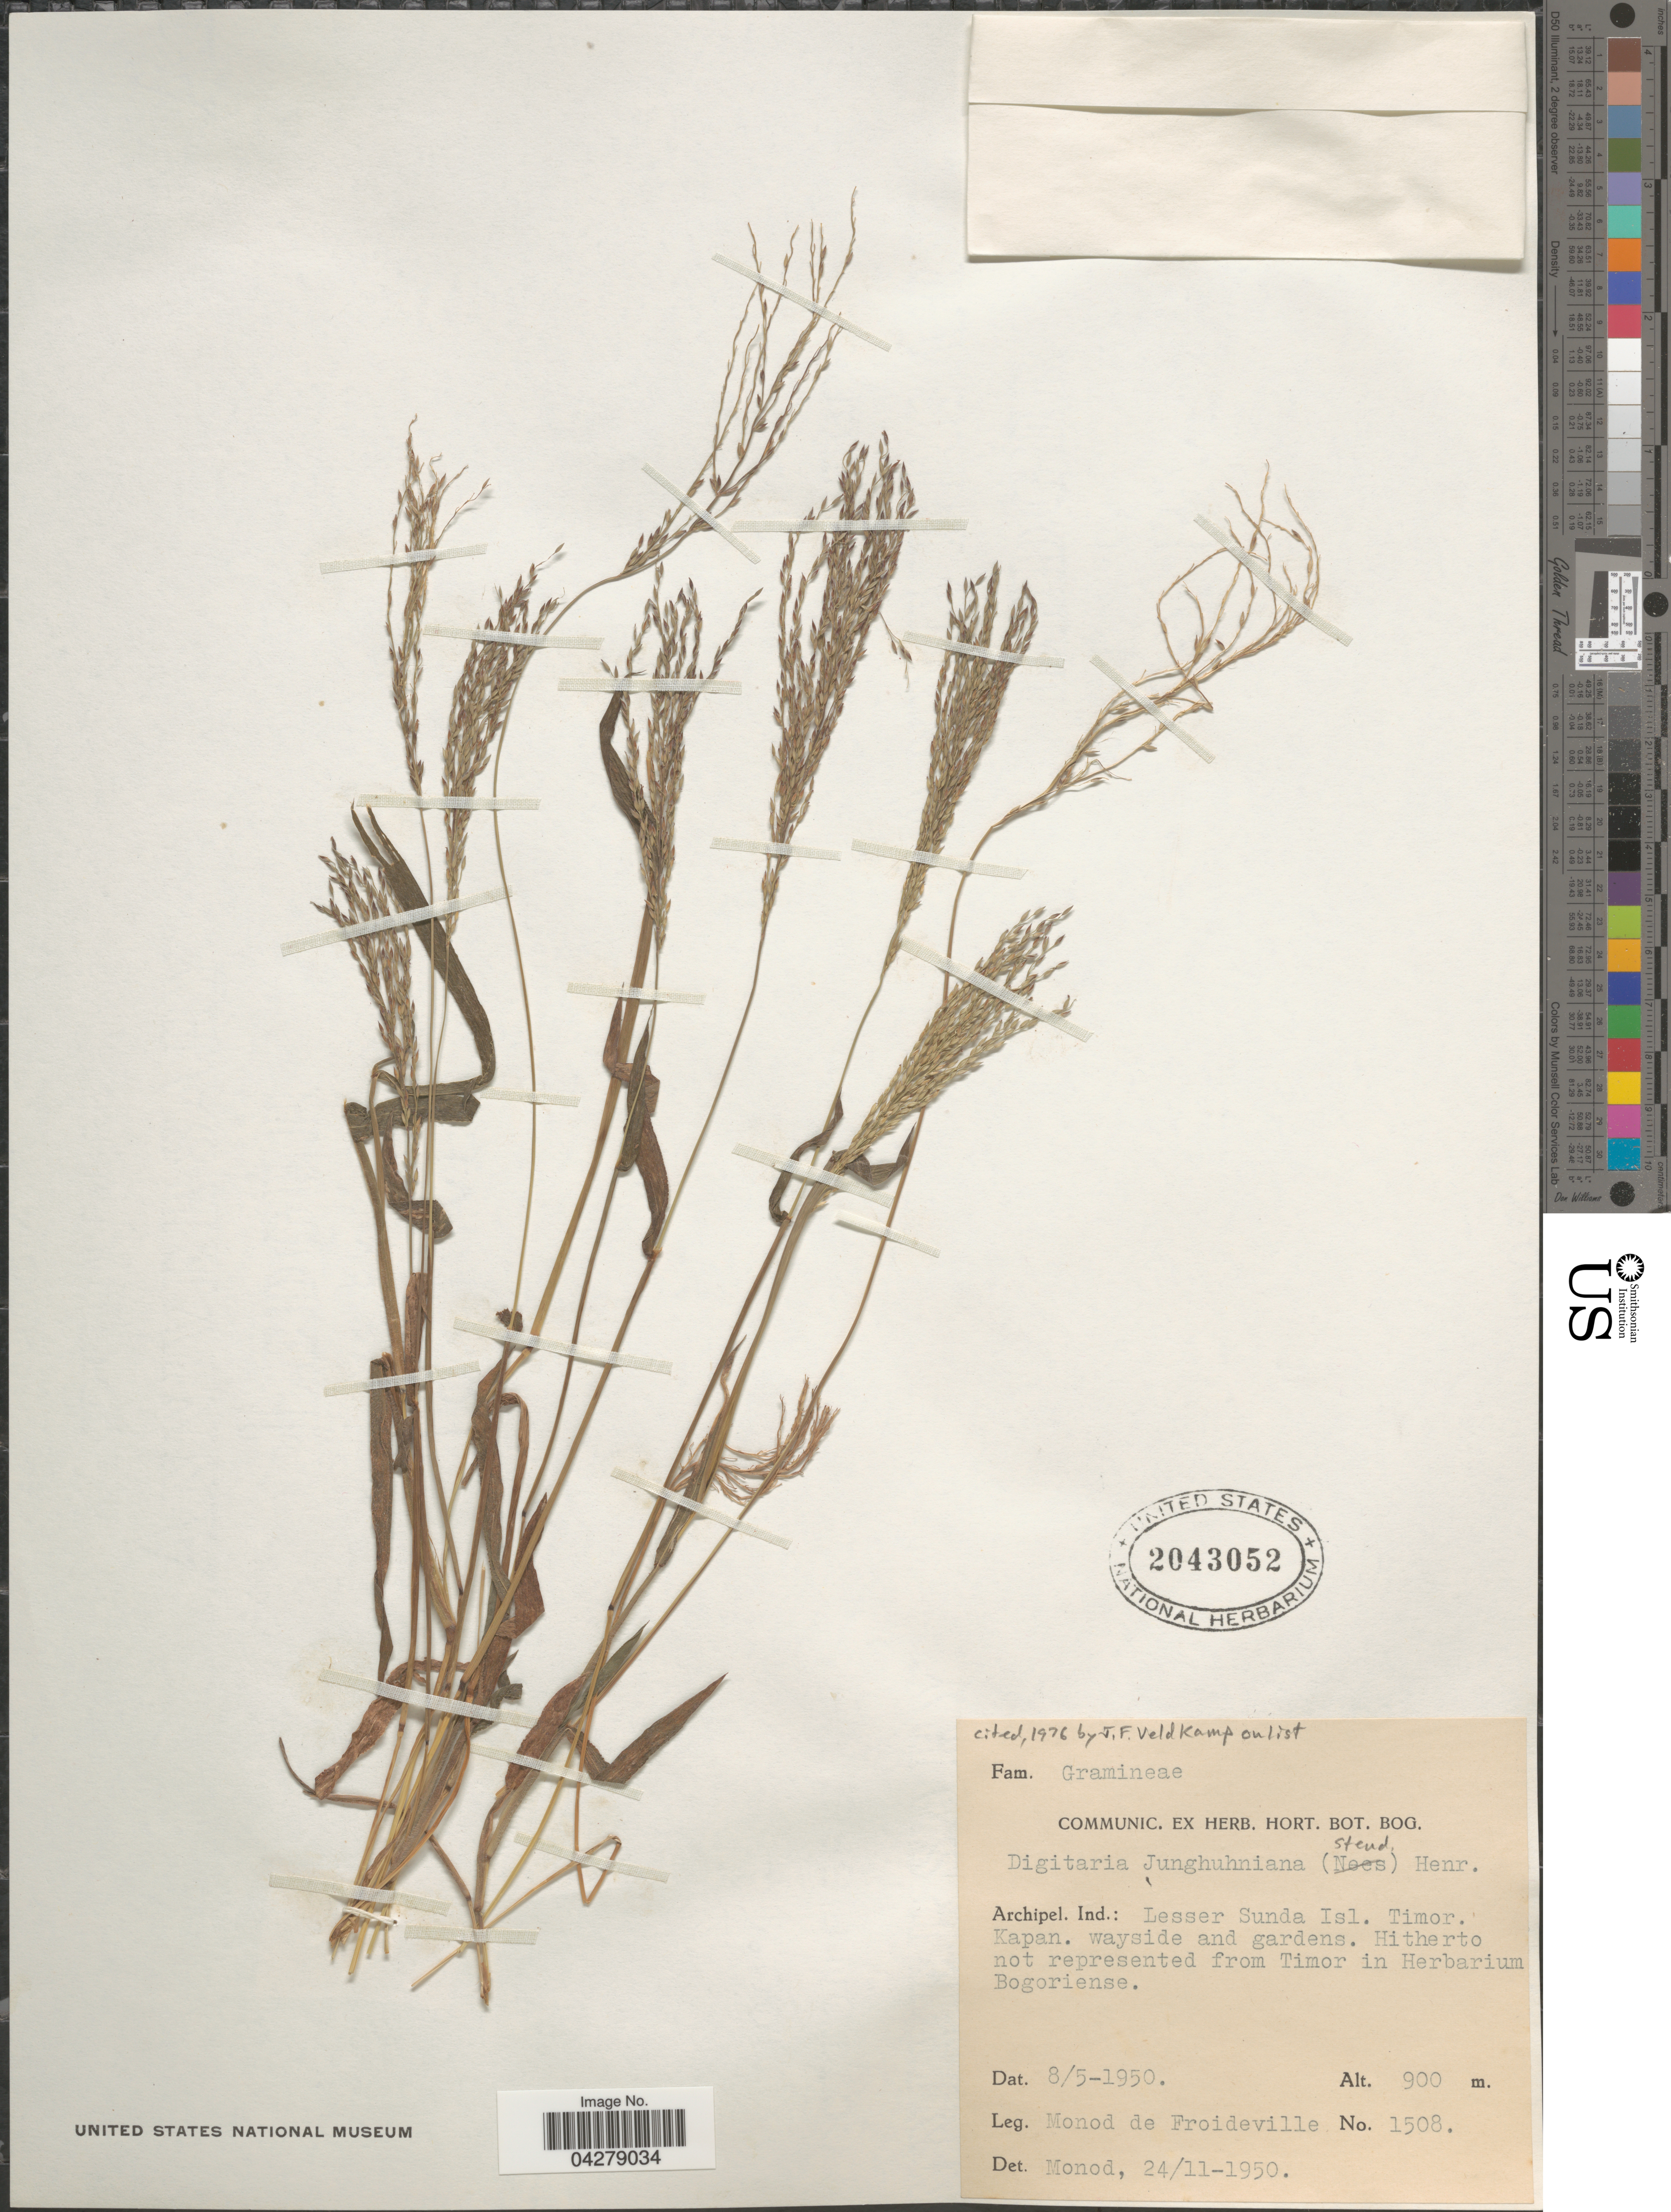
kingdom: Plantae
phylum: Tracheophyta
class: Liliopsida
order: Poales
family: Poaceae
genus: Digitaria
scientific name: Digitaria junghuhniana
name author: (Nees ex Steud.) Henr.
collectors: C. Monod de Froideville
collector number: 1508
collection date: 1950-05-08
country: Indonesia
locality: Archipel. Ind.: Lesser Sunda Isl. Timor. Kapan. wayside and gardens. Hitherto not represented from Timor in Herbarium Bogoriense.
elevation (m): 900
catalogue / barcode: US 2043052